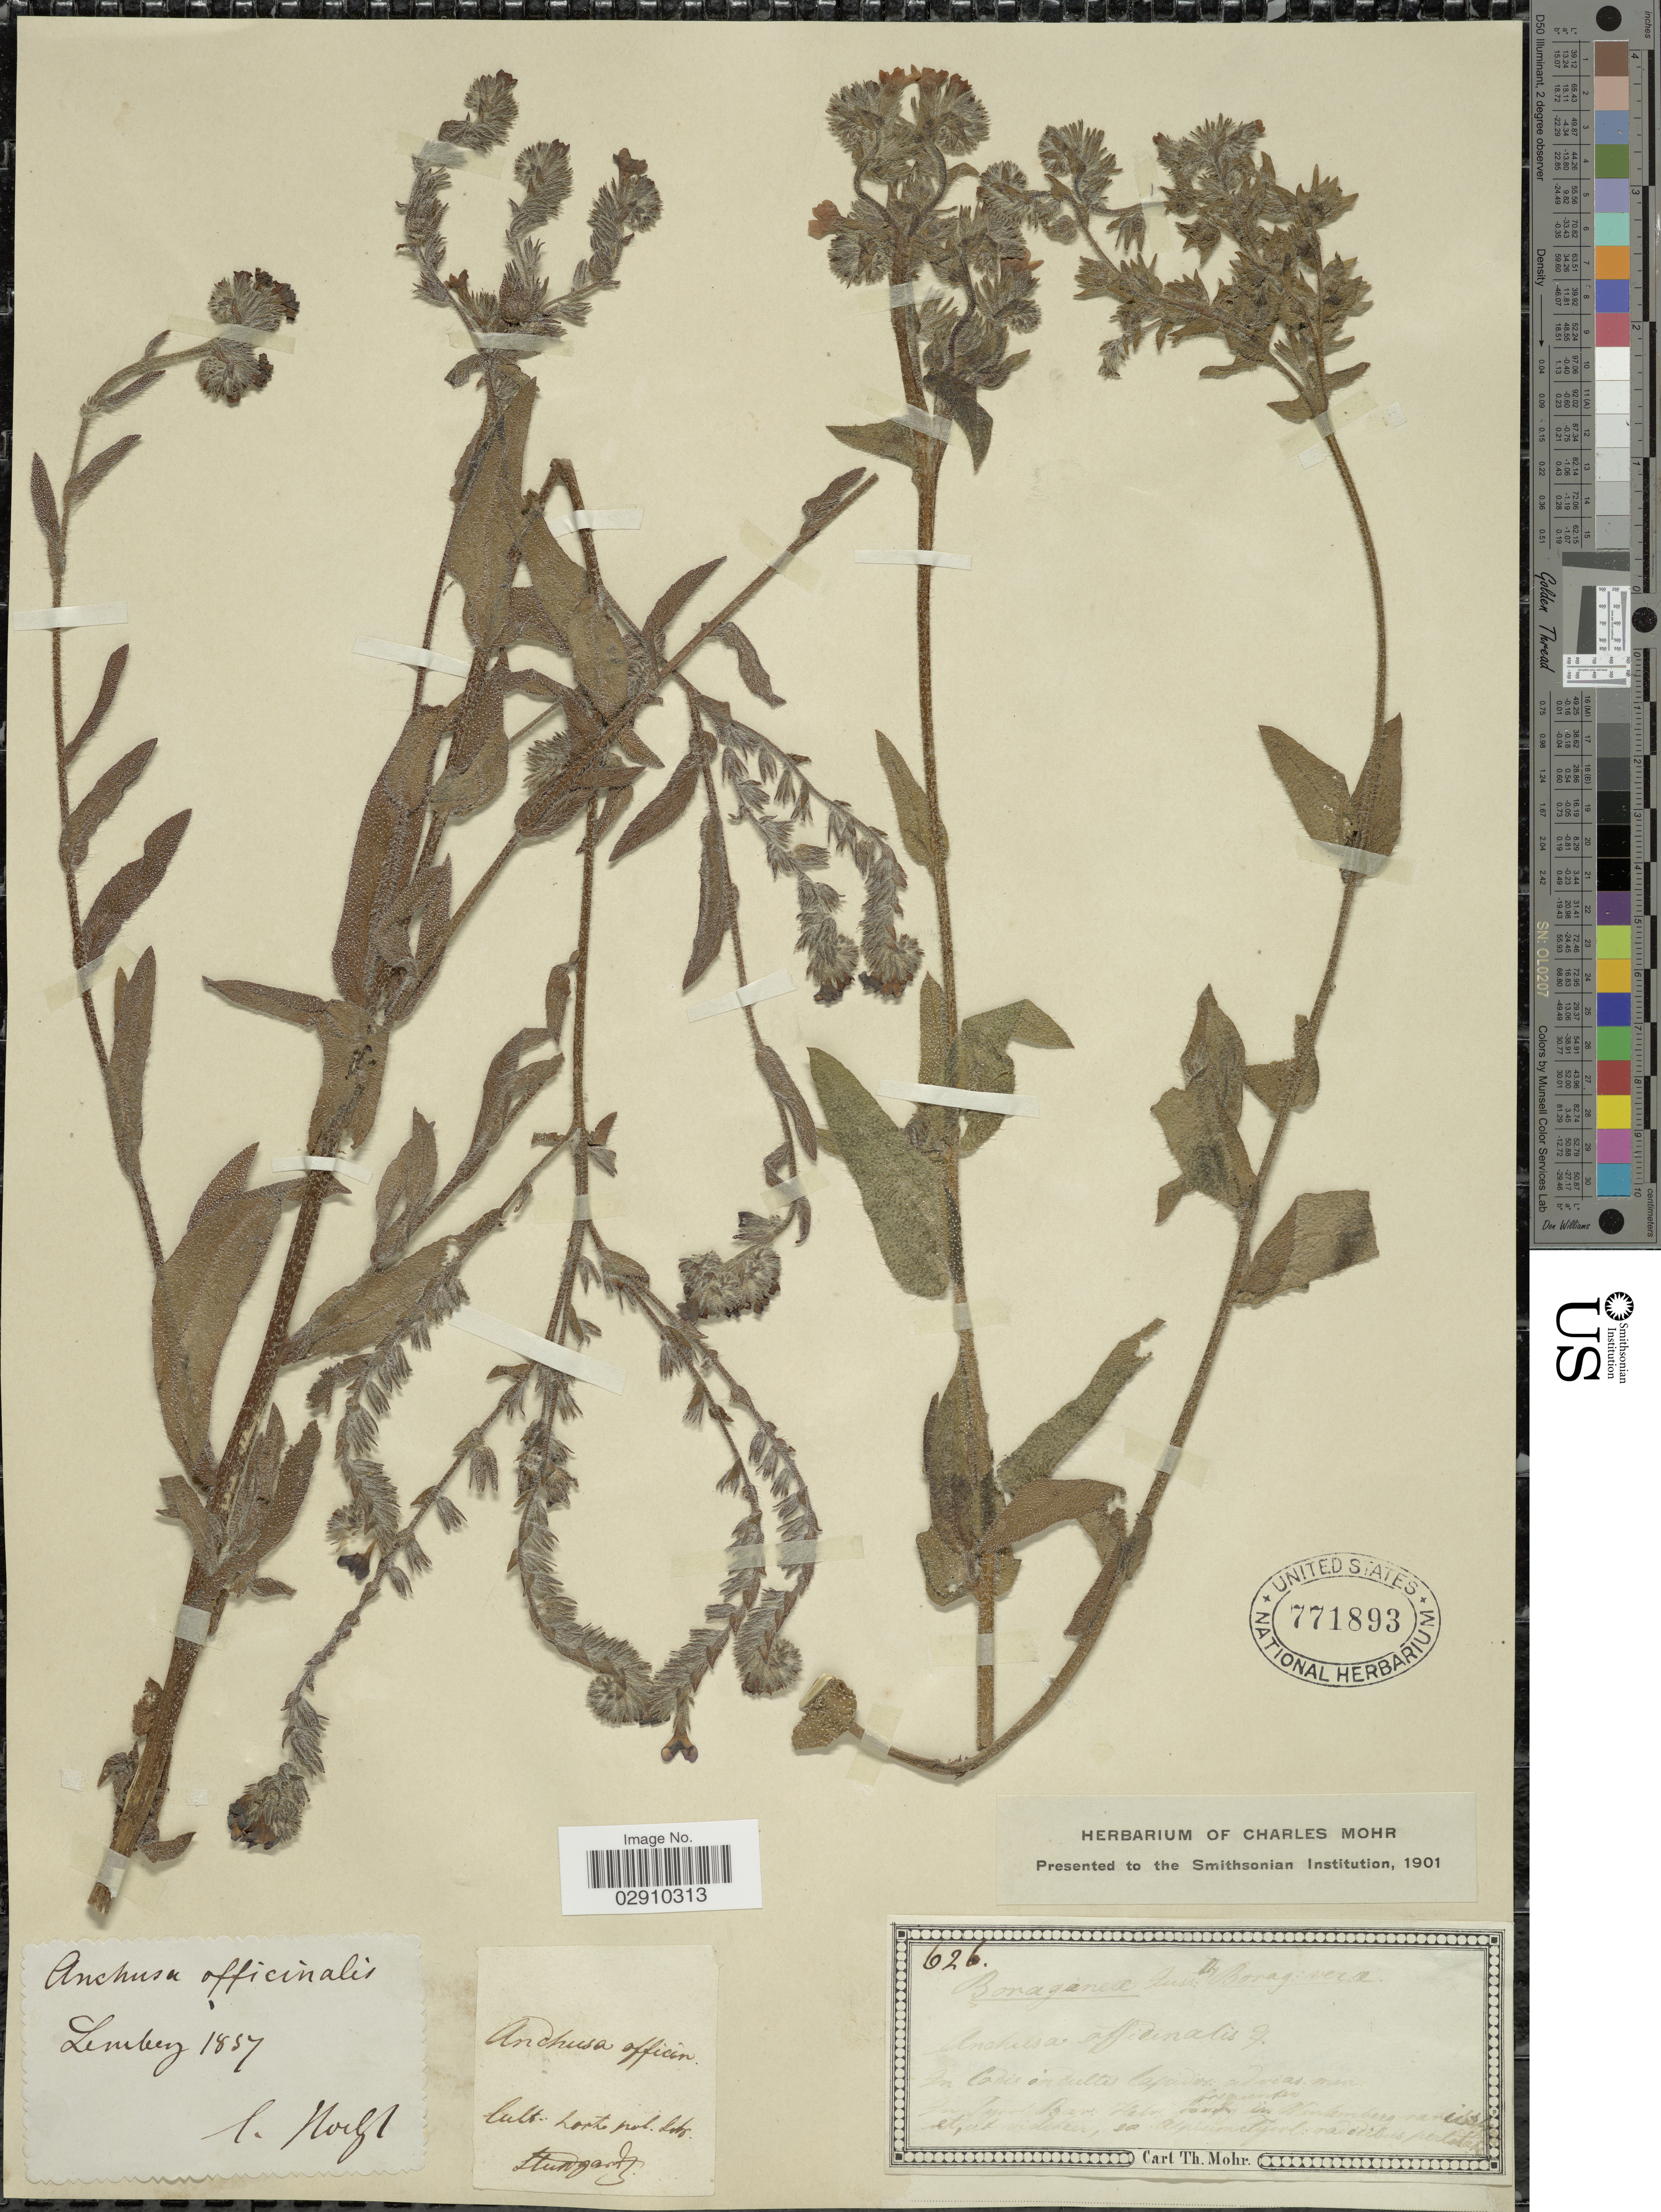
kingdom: Plantae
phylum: Tracheophyta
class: Magnoliopsida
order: Boraginales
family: Boraginaceae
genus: Anchusa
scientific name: Anchusa officinalis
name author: L.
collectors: Mohr, C. T. (herbarium)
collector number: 626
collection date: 1857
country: Ukraine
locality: Lemberg.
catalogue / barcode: US 771893